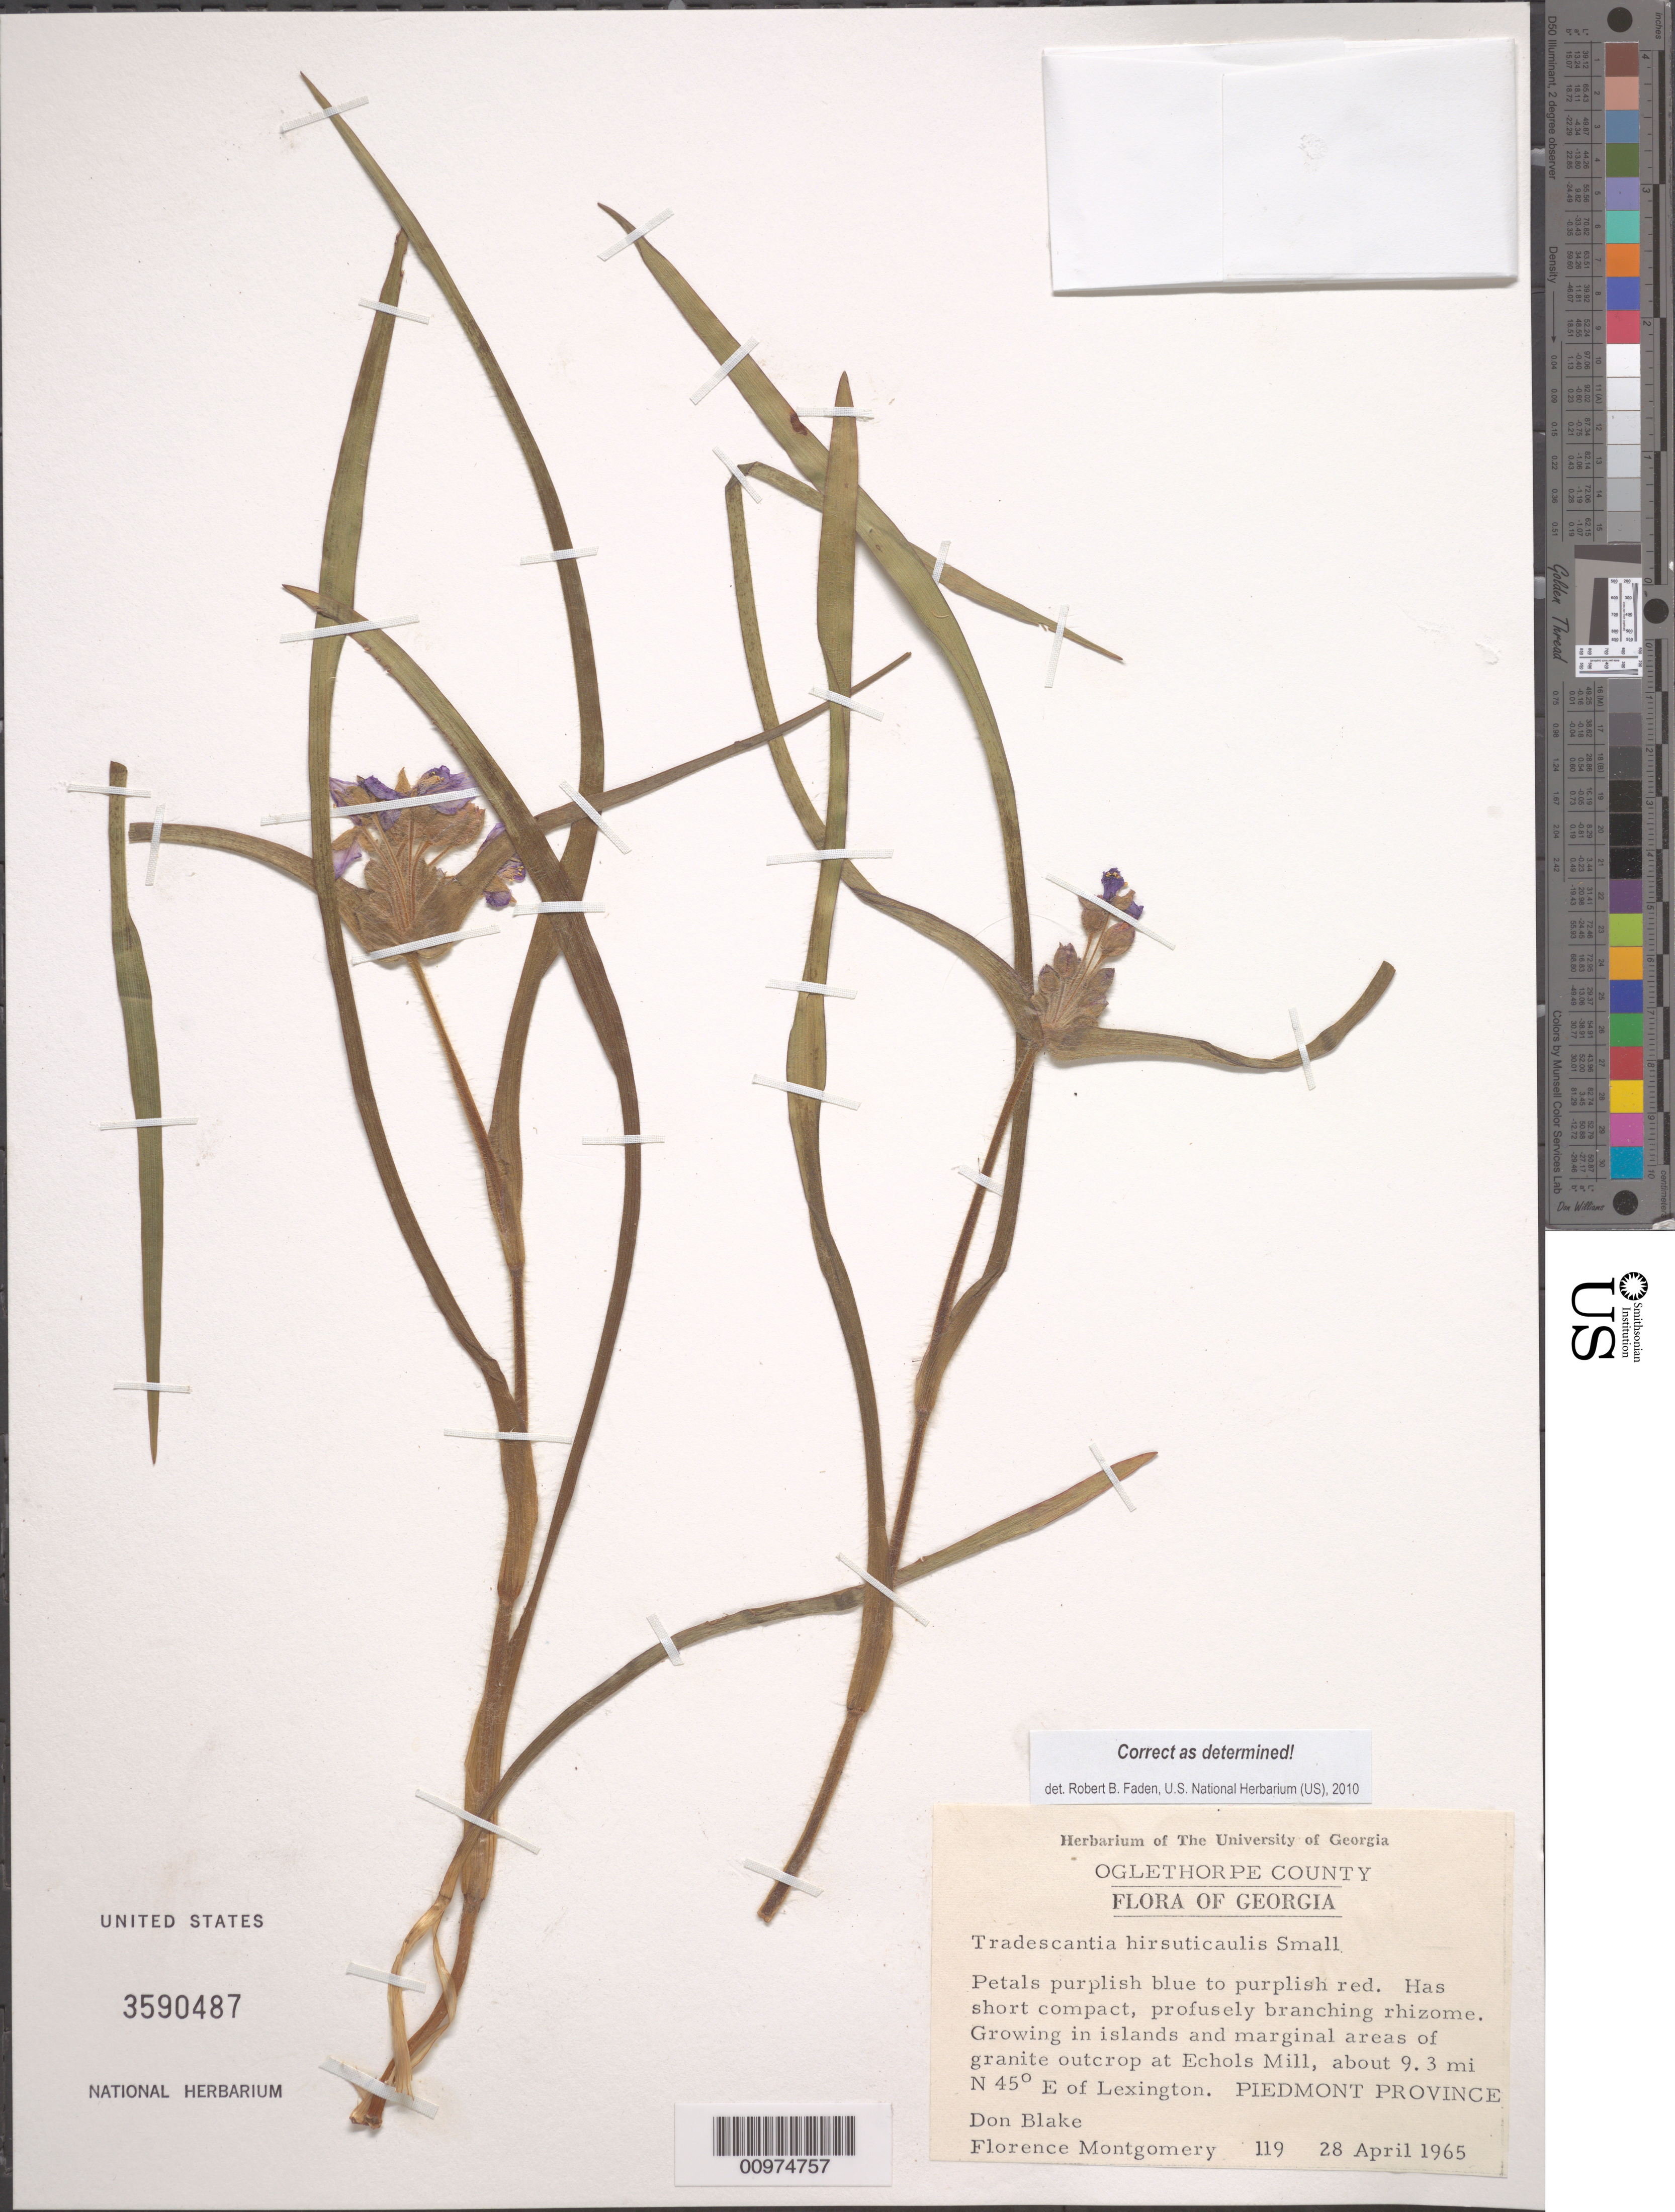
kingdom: Plantae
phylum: Tracheophyta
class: Liliopsida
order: Commelinales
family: Commelinaceae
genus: Tradescantia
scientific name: Tradescantia hirsuticaulis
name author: Small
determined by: Faden, Robert B., (US), Smithsonian Institution - National Museum of Natural History (UNITED STATES)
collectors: D. Blake & F. Montgomery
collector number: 119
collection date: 1965-04-28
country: United States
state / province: Georgia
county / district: Oglethorpe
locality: Peidmont Province. Echols Mill, about 9.3 mi N 45° E of Lexington.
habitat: Growing in islands and marginal areas of granite outcrop at Echols Mill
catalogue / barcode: US 3590487